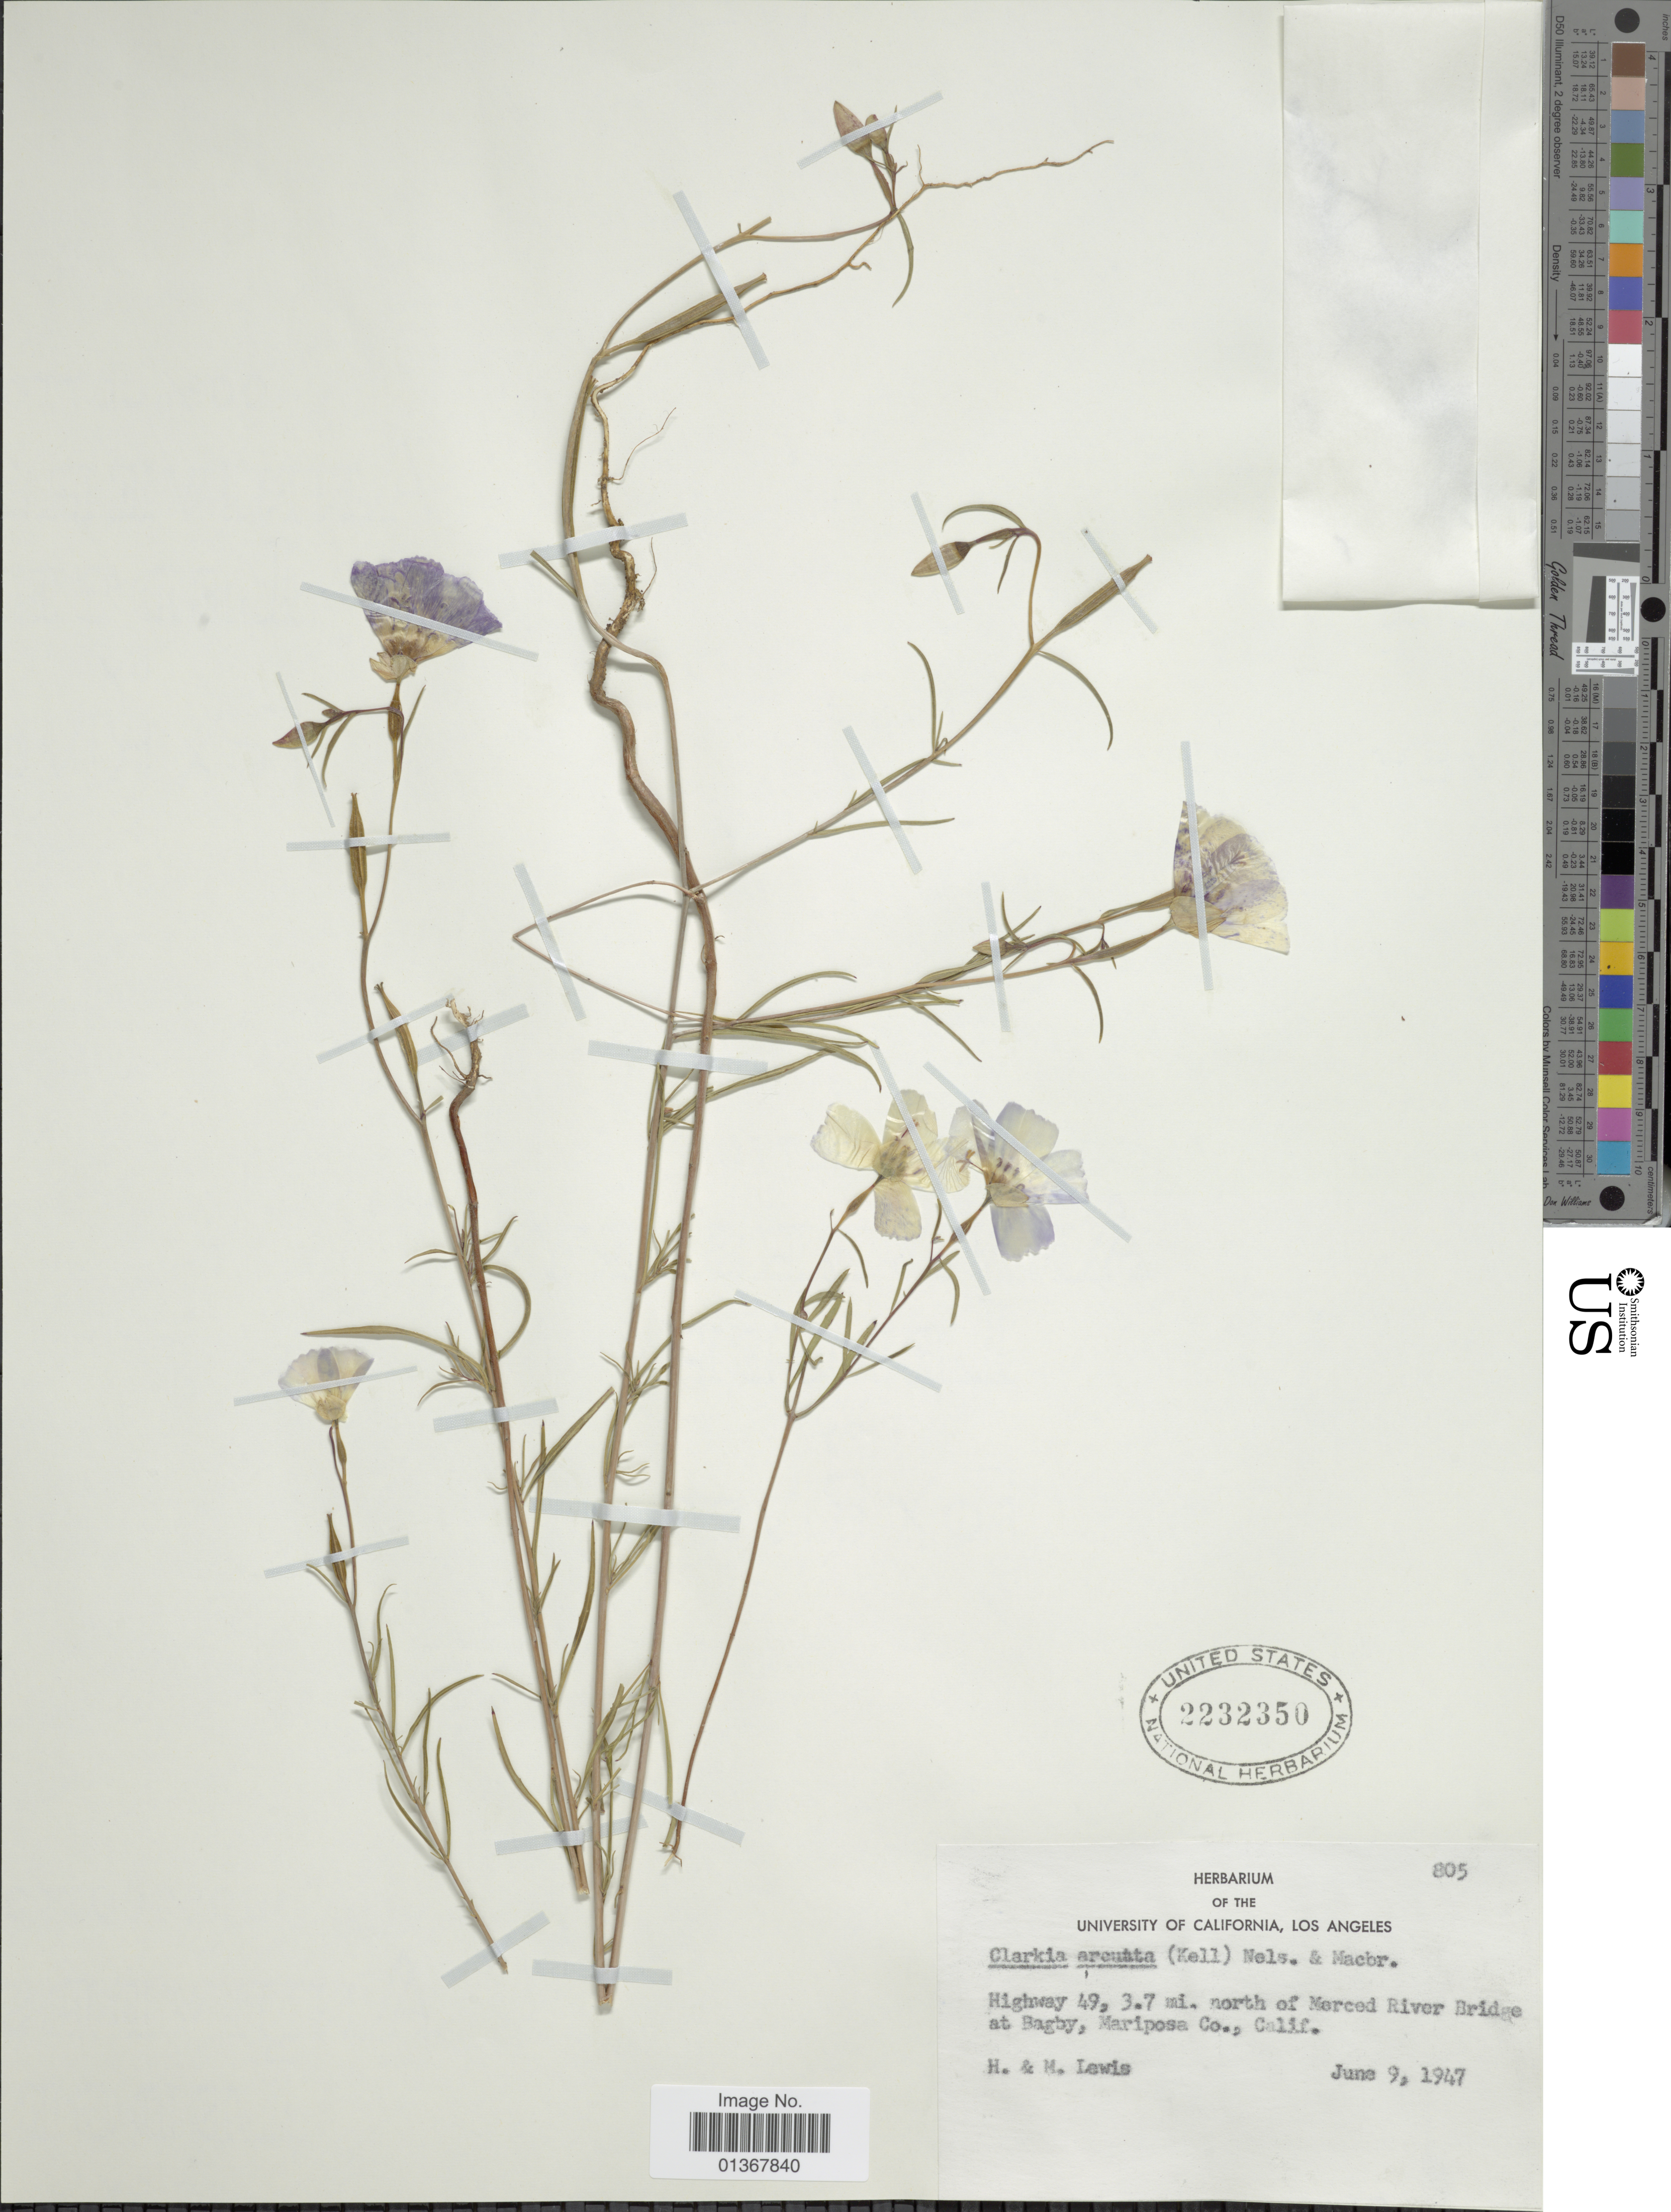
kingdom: Plantae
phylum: Tracheophyta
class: Magnoliopsida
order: Myrtales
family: Onagraceae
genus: Clarkia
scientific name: Clarkia arcuata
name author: (Kellogg) A. Nelson & J.F. Macbr.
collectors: H. Lewis & M. Lewis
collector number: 805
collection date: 1947-06-09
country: United States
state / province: California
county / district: Mariposa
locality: Highway 49, 3.7 mi. north of Merced River Bridge at Bagby, Mariposa Co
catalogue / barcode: US 2232350